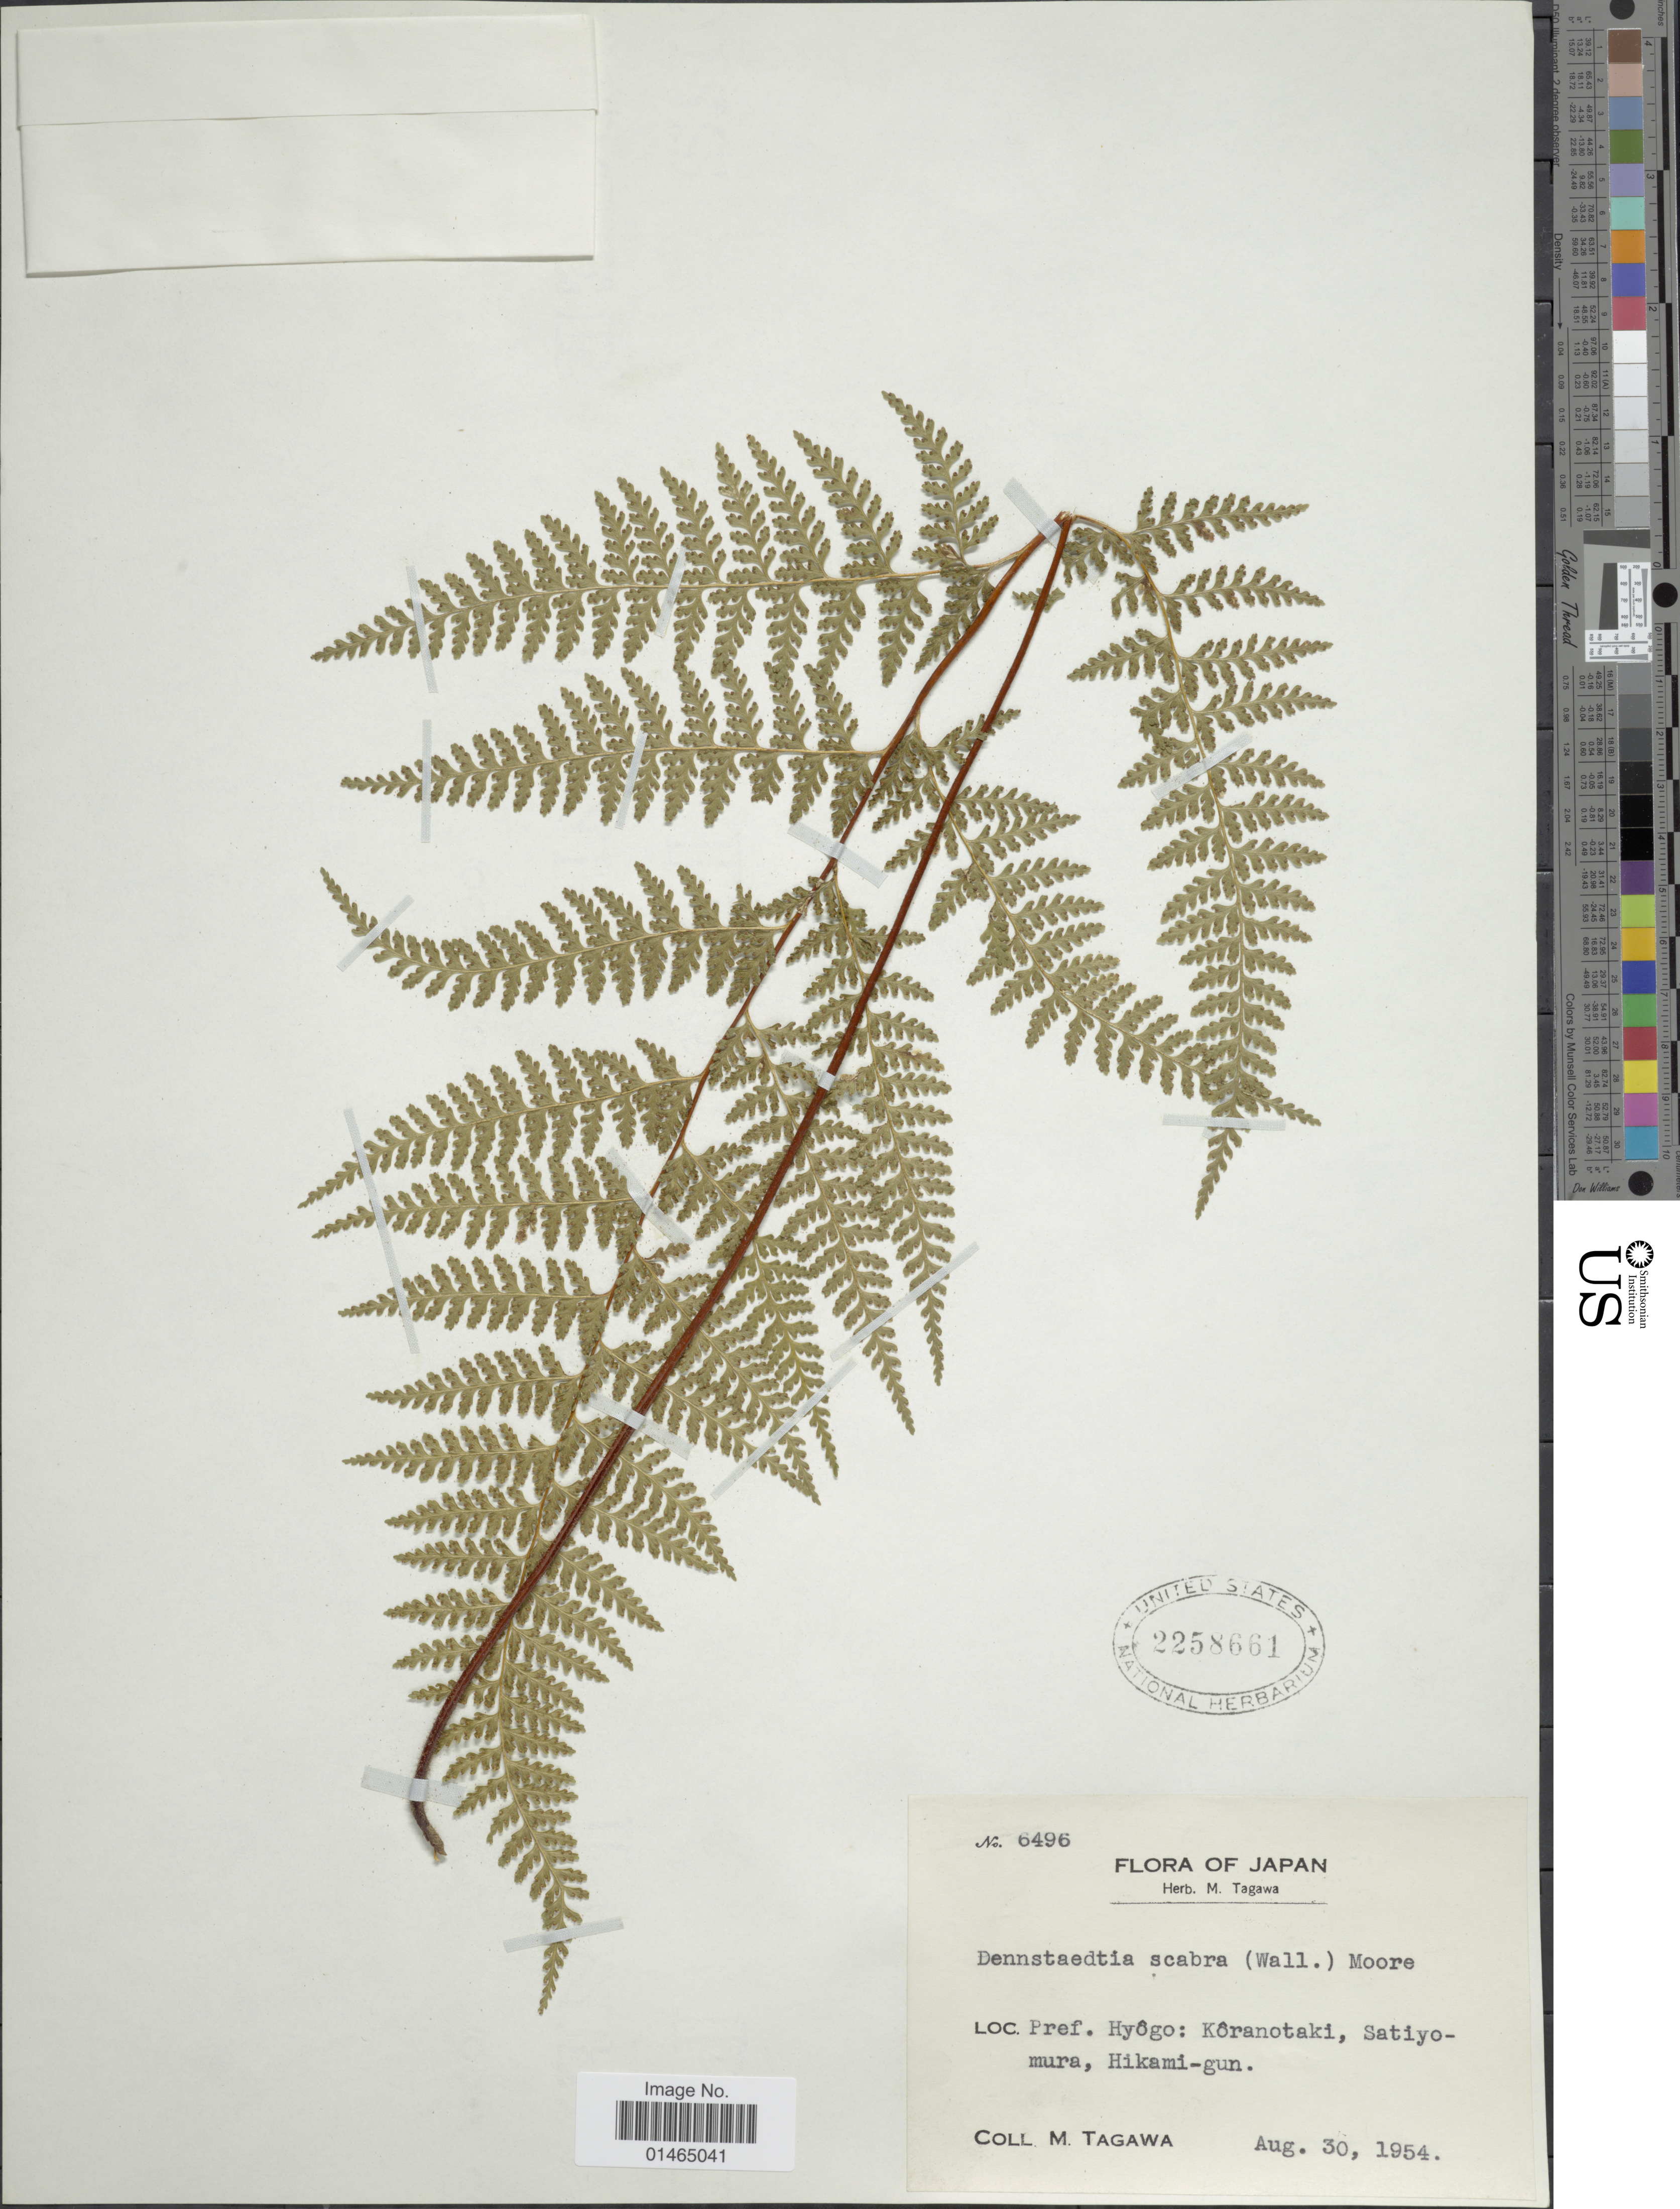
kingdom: Plantae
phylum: Tracheophyta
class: Polypodiopsida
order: Polypodiales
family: Dennstaedtiaceae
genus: Dennstaedtia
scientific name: Dennstaedtia scabra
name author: (Wall. ex Hook.) T. Moore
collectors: M. Tagawa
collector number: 6496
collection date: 1954-08-30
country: Japan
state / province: Hyogo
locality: Kôranotaki, Satiyomura, Hikami-gun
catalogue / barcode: US 2258661